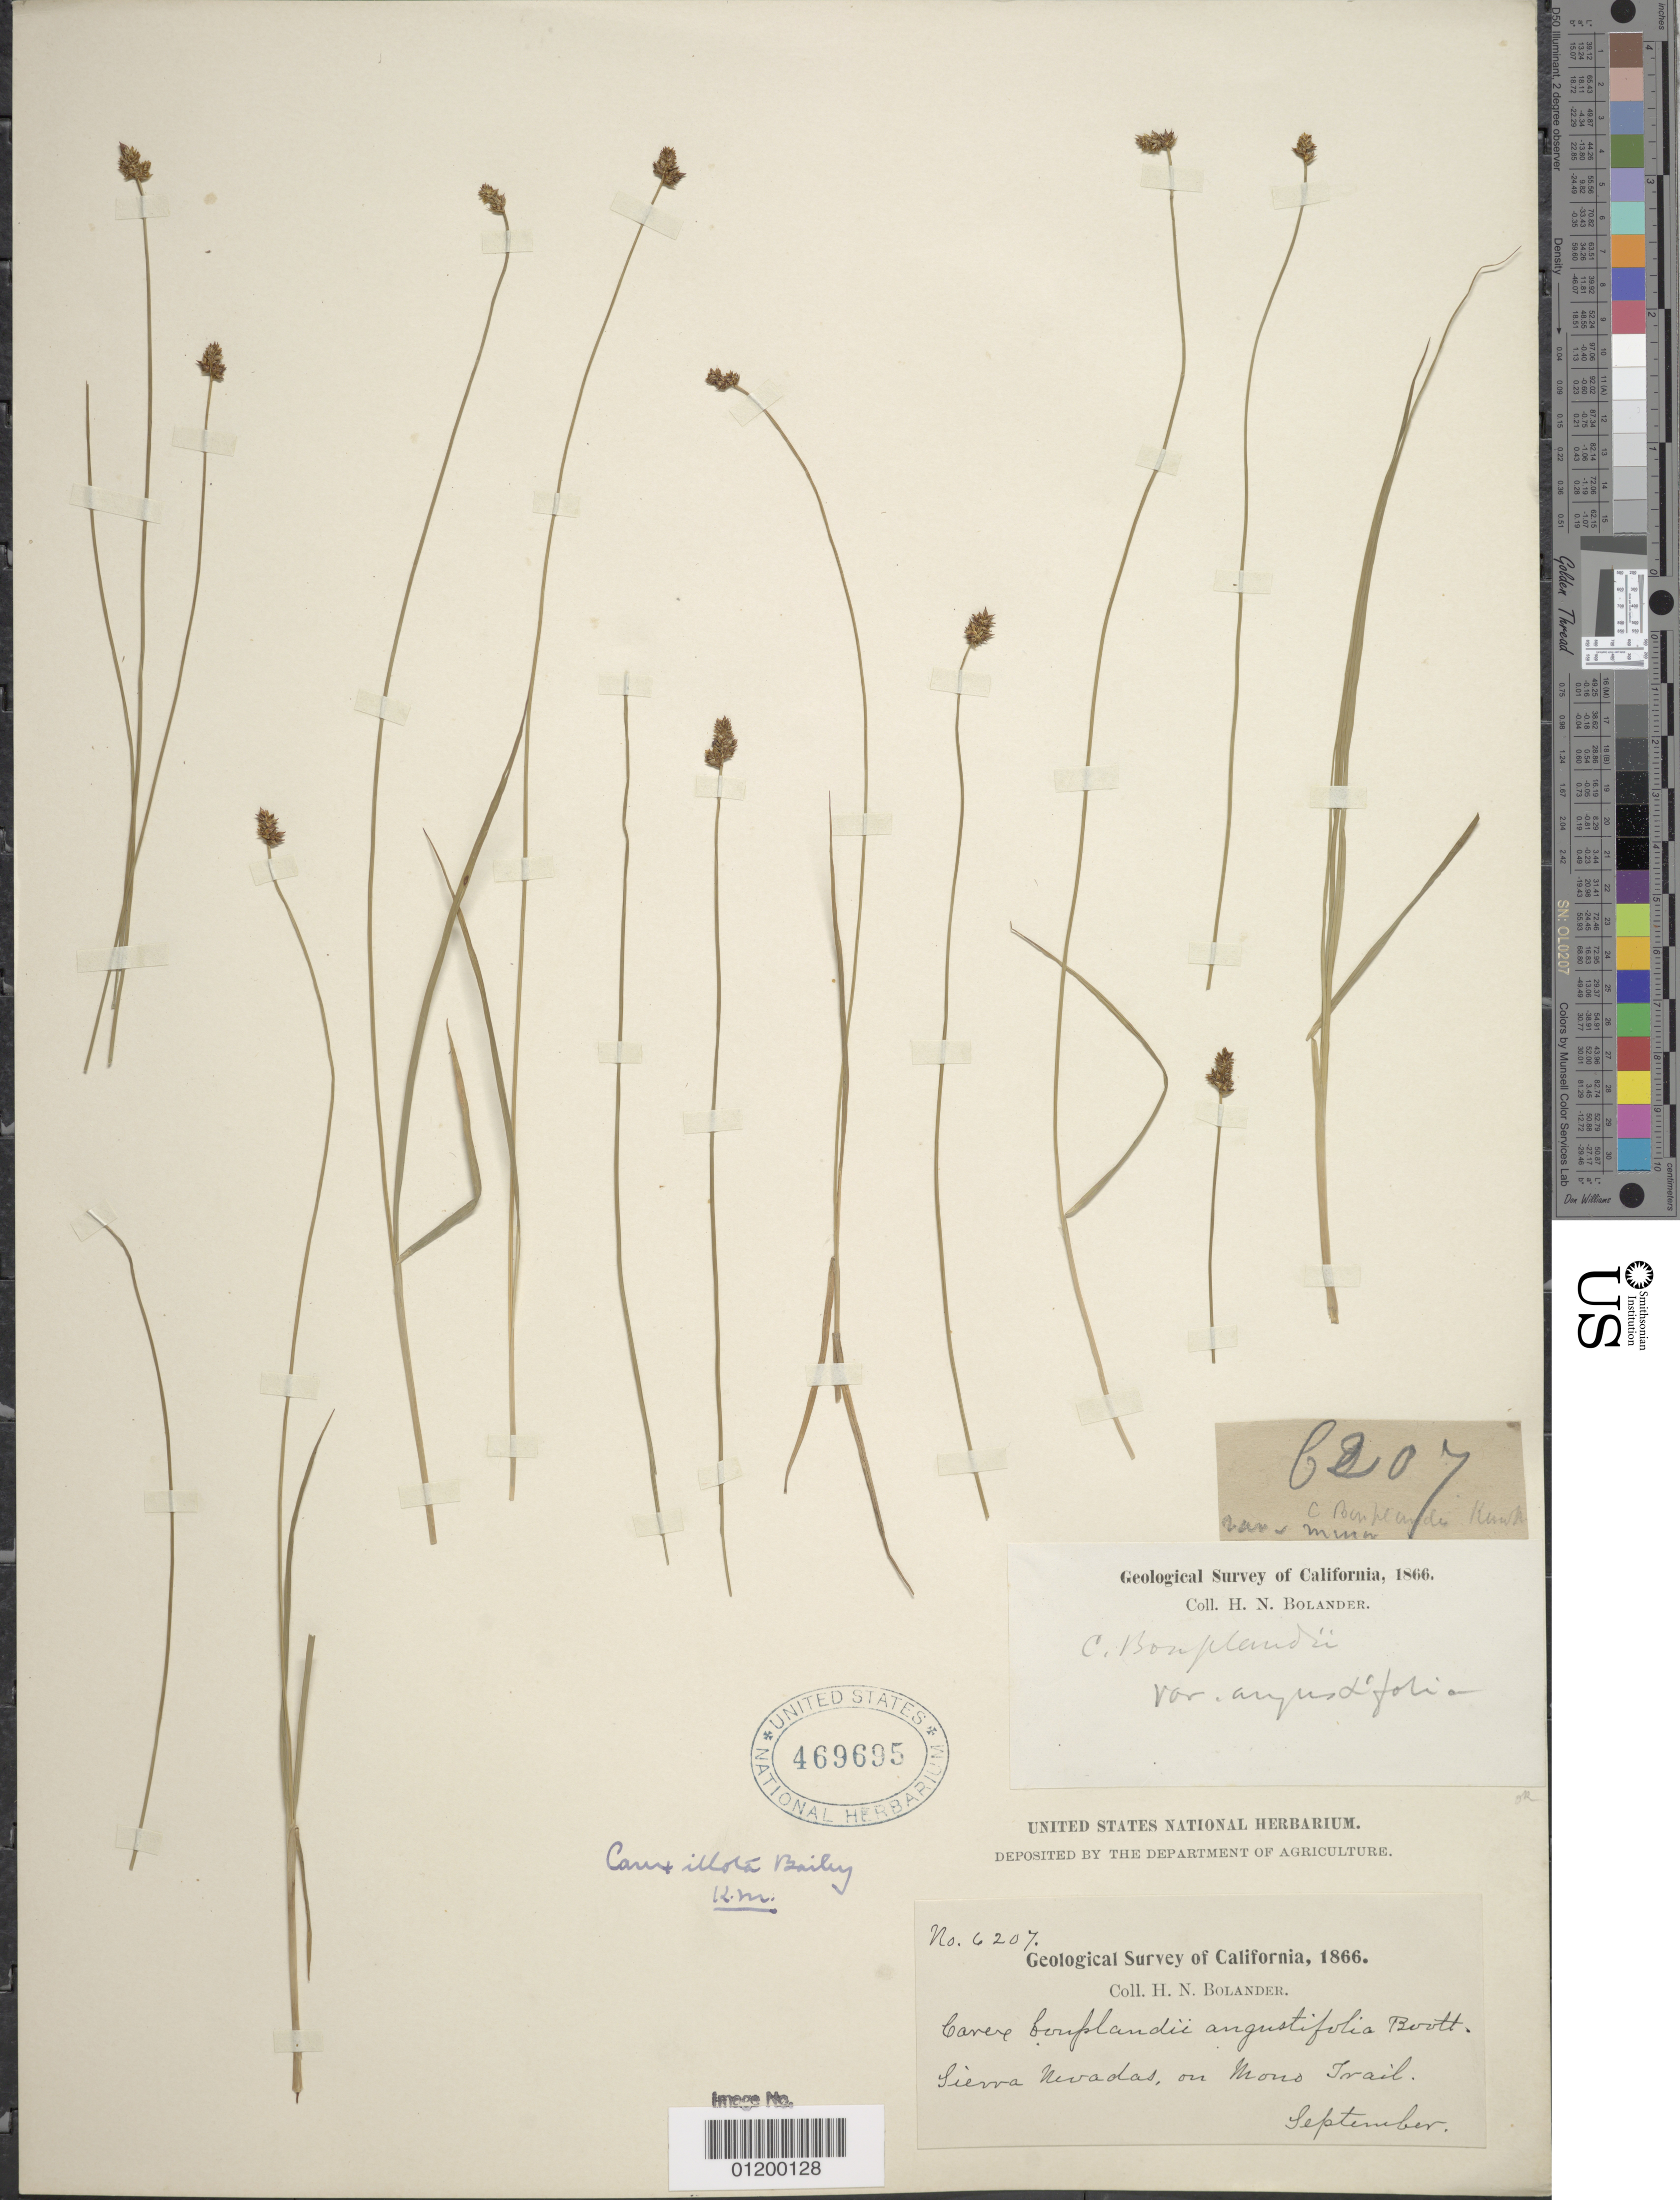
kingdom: Plantae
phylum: Tracheophyta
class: Liliopsida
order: Poales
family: Cyperaceae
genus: Carex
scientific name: Carex illota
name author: L.H. Bailey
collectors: H. Bolander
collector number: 6207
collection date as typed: Sep 1866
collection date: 1866-09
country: United States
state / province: California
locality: Sierra Nevadas, on Mono Trail.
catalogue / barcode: US 469695